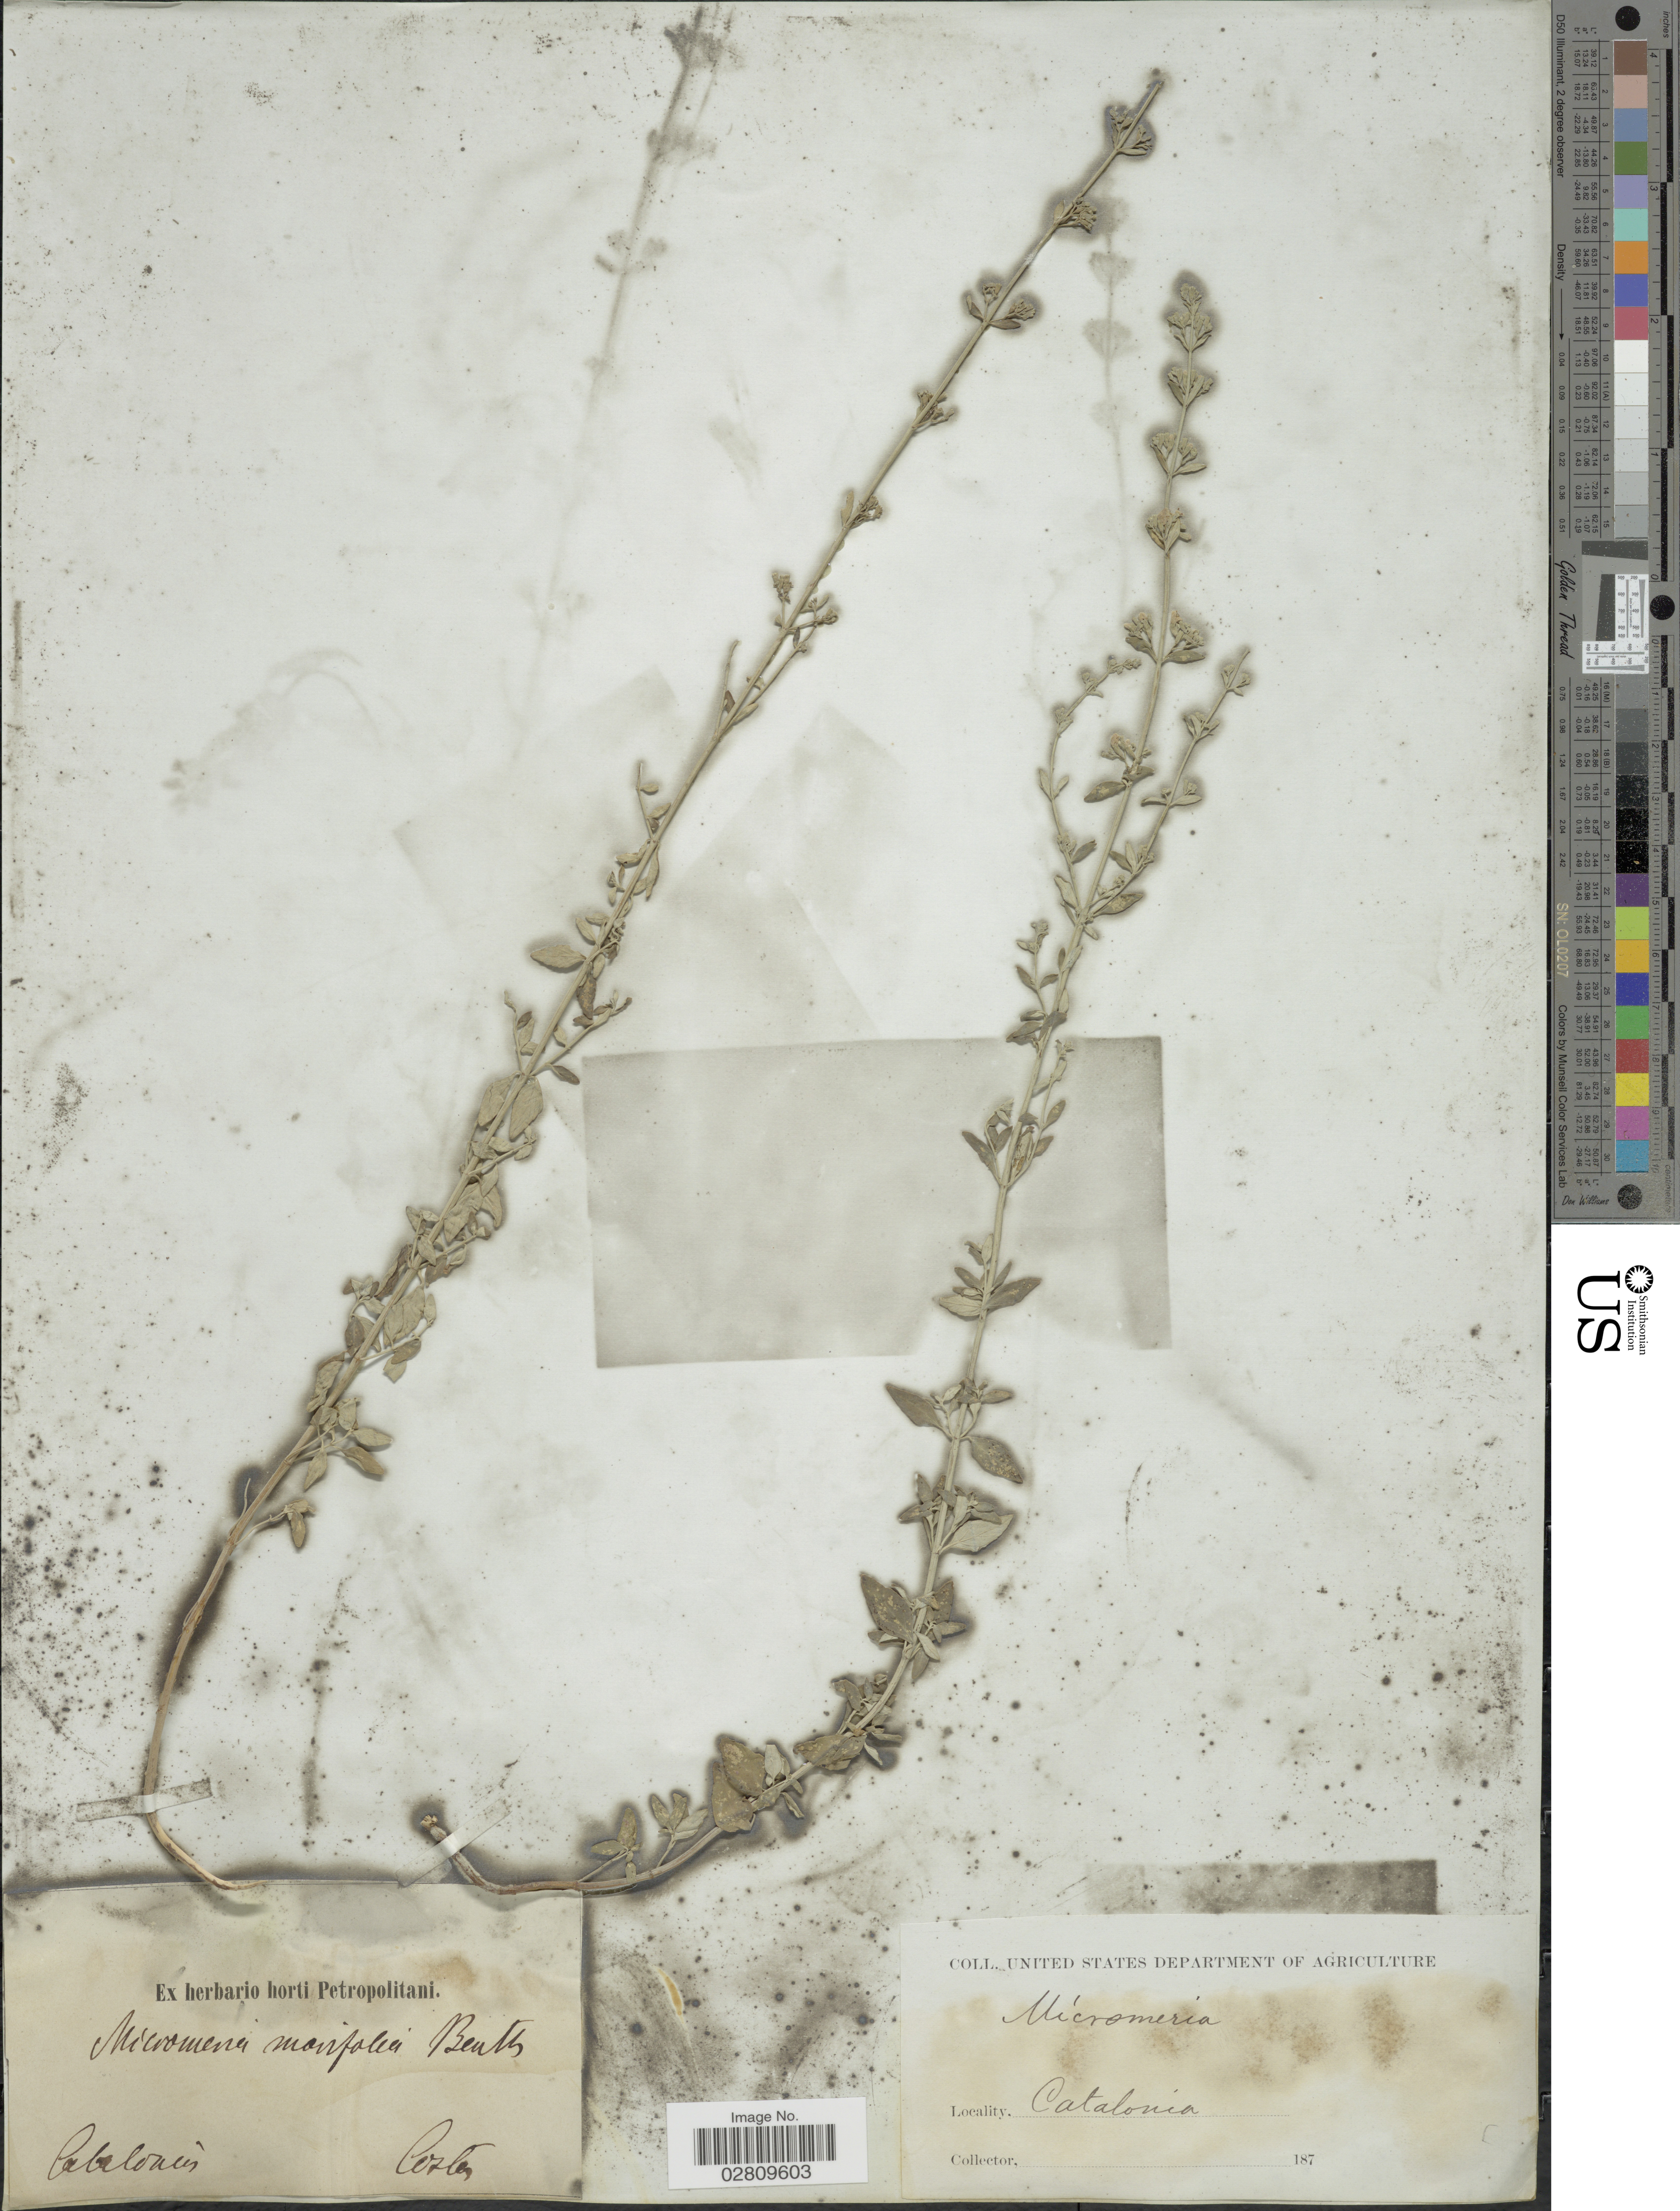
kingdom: Plantae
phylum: Tracheophyta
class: Magnoliopsida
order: Lamiales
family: Lamiaceae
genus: Micromeria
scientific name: Micromeria sp.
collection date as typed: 187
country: Spain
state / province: Catalunya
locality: Catalonia.